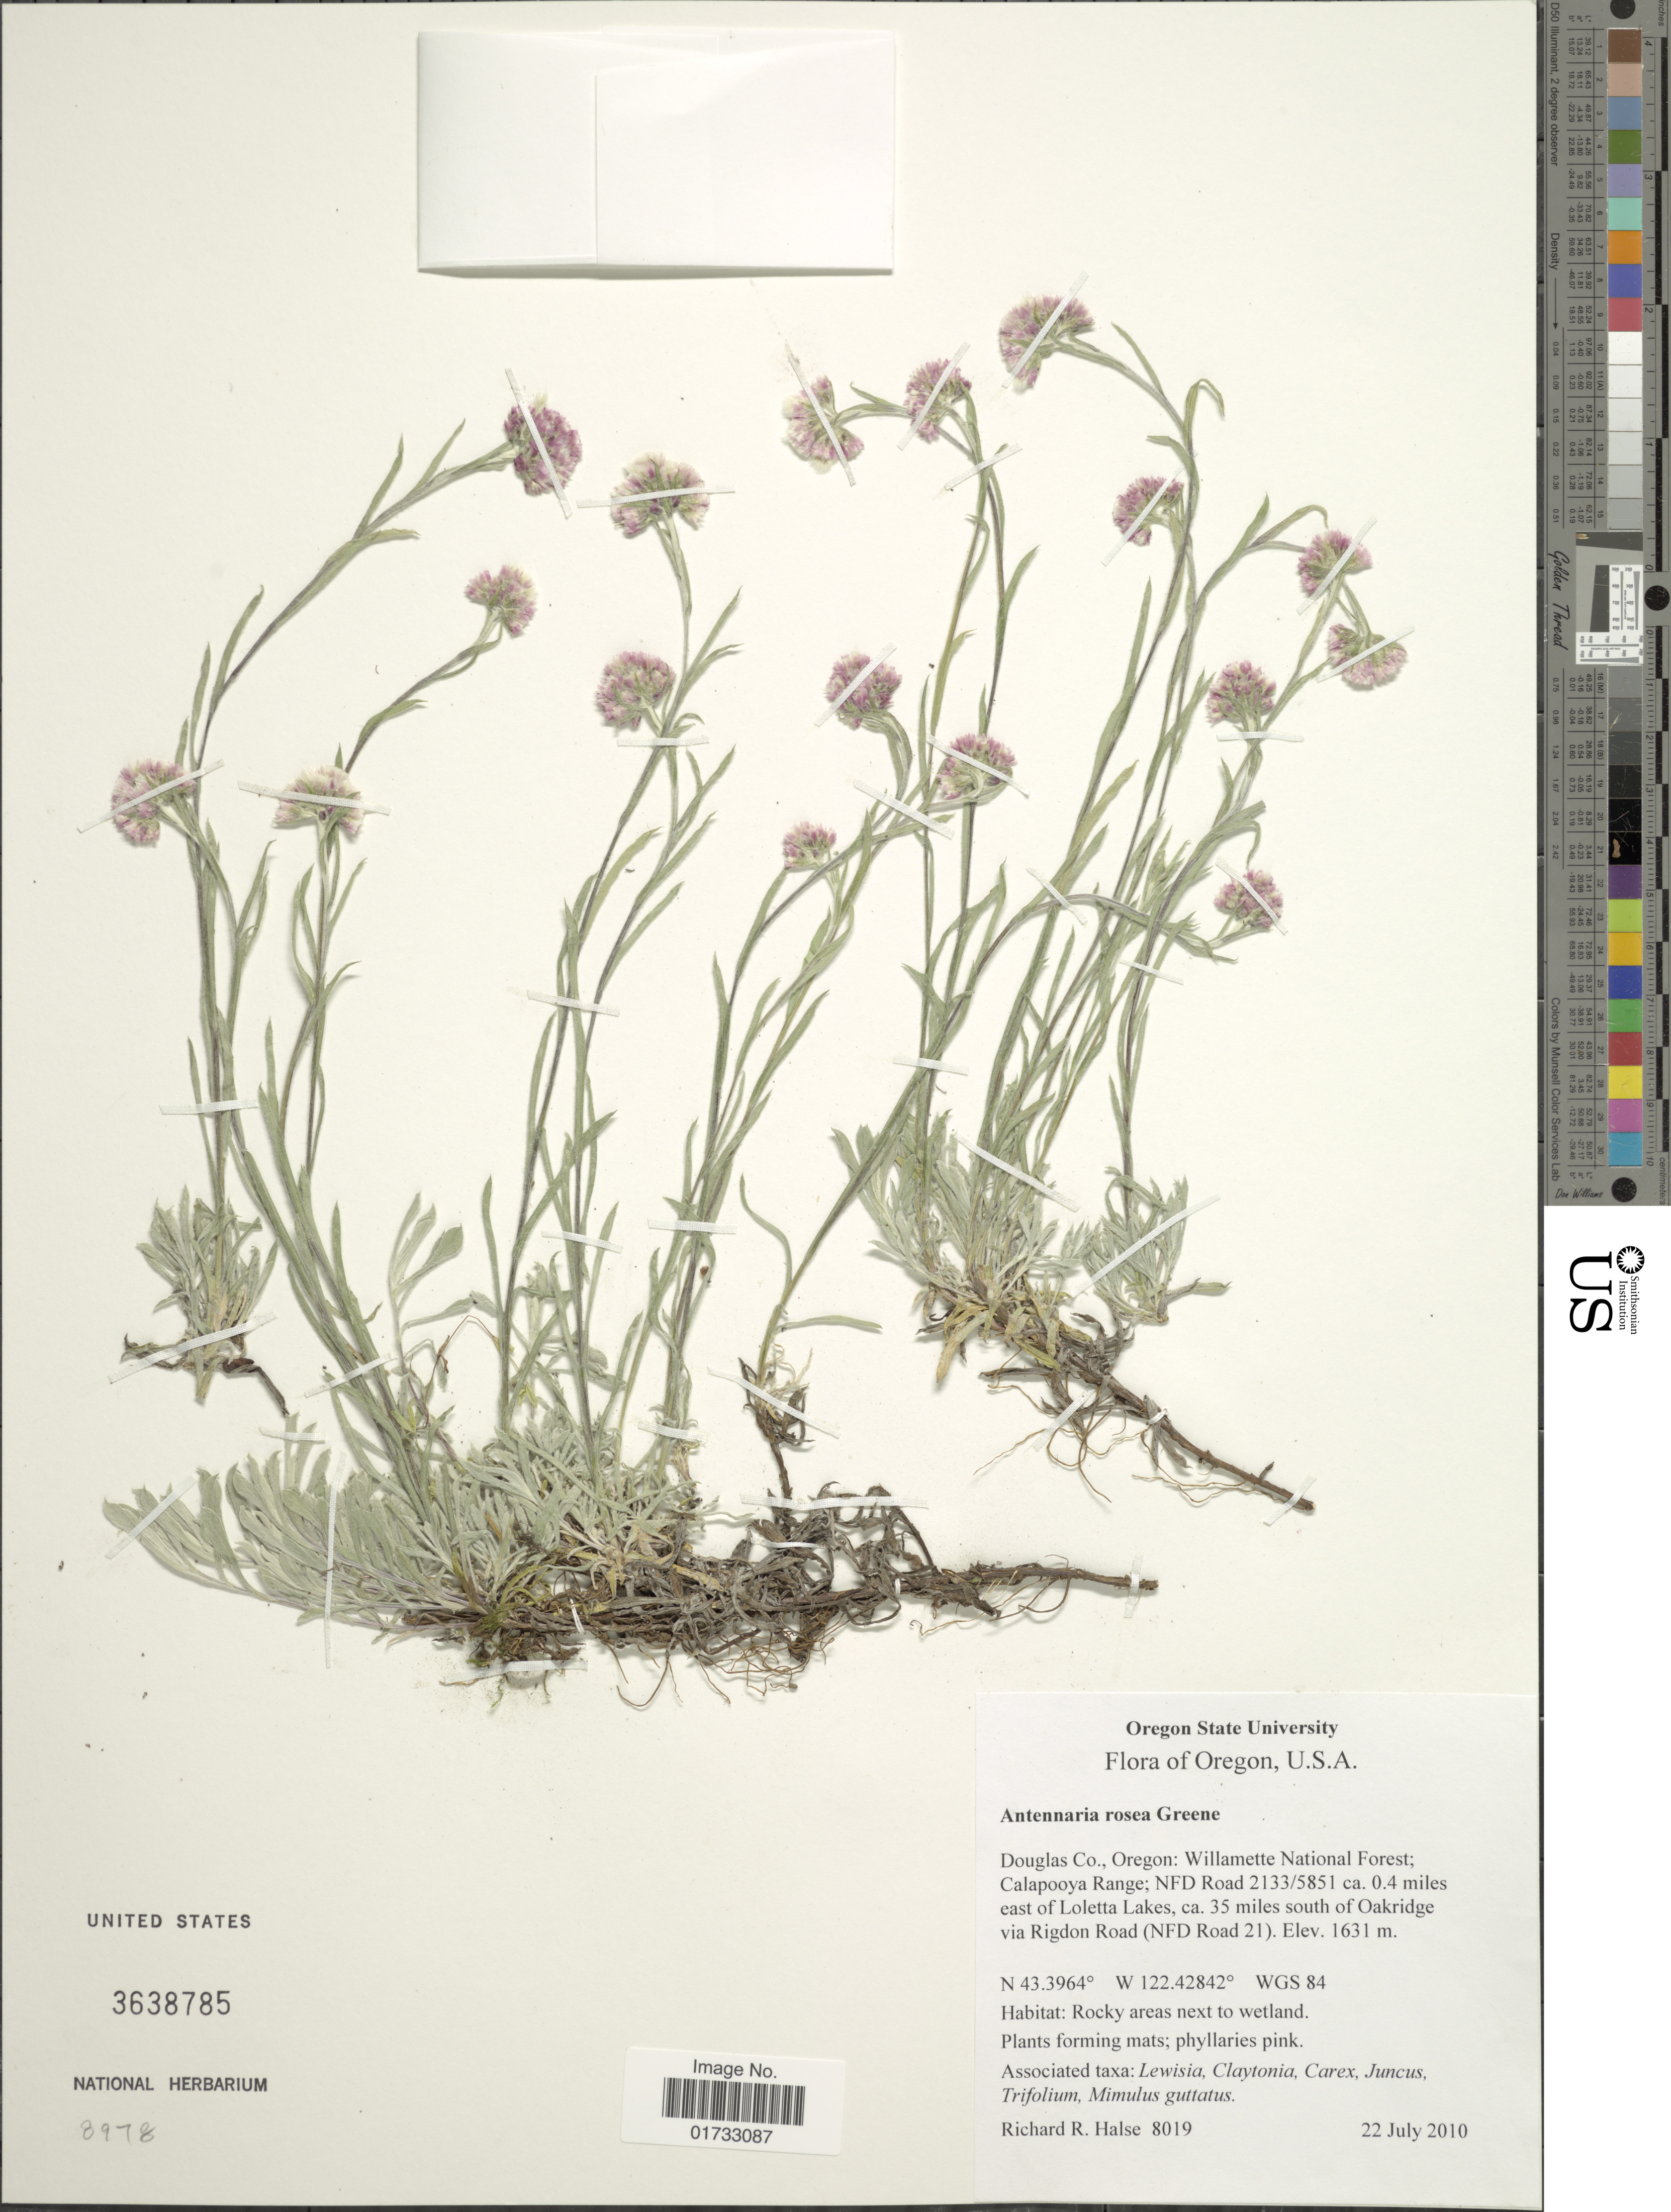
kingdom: Plantae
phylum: Tracheophyta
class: Magnoliopsida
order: Asterales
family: Asteraceae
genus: Antennaria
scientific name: Antennaria rosea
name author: Greene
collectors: R. Halse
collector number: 8019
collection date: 2010-07-22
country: United States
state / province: Oregon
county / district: Douglas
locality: Douglas Co.: Willamette National Forest; Calapooya Range; NFD Road 2133/5851 ca. 0.4 miles east of Loletta Lakes, ca. 35 miles south of Oakridge via Rigdon Road (NFD Road 21), WGS 84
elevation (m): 1631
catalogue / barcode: US 3638785